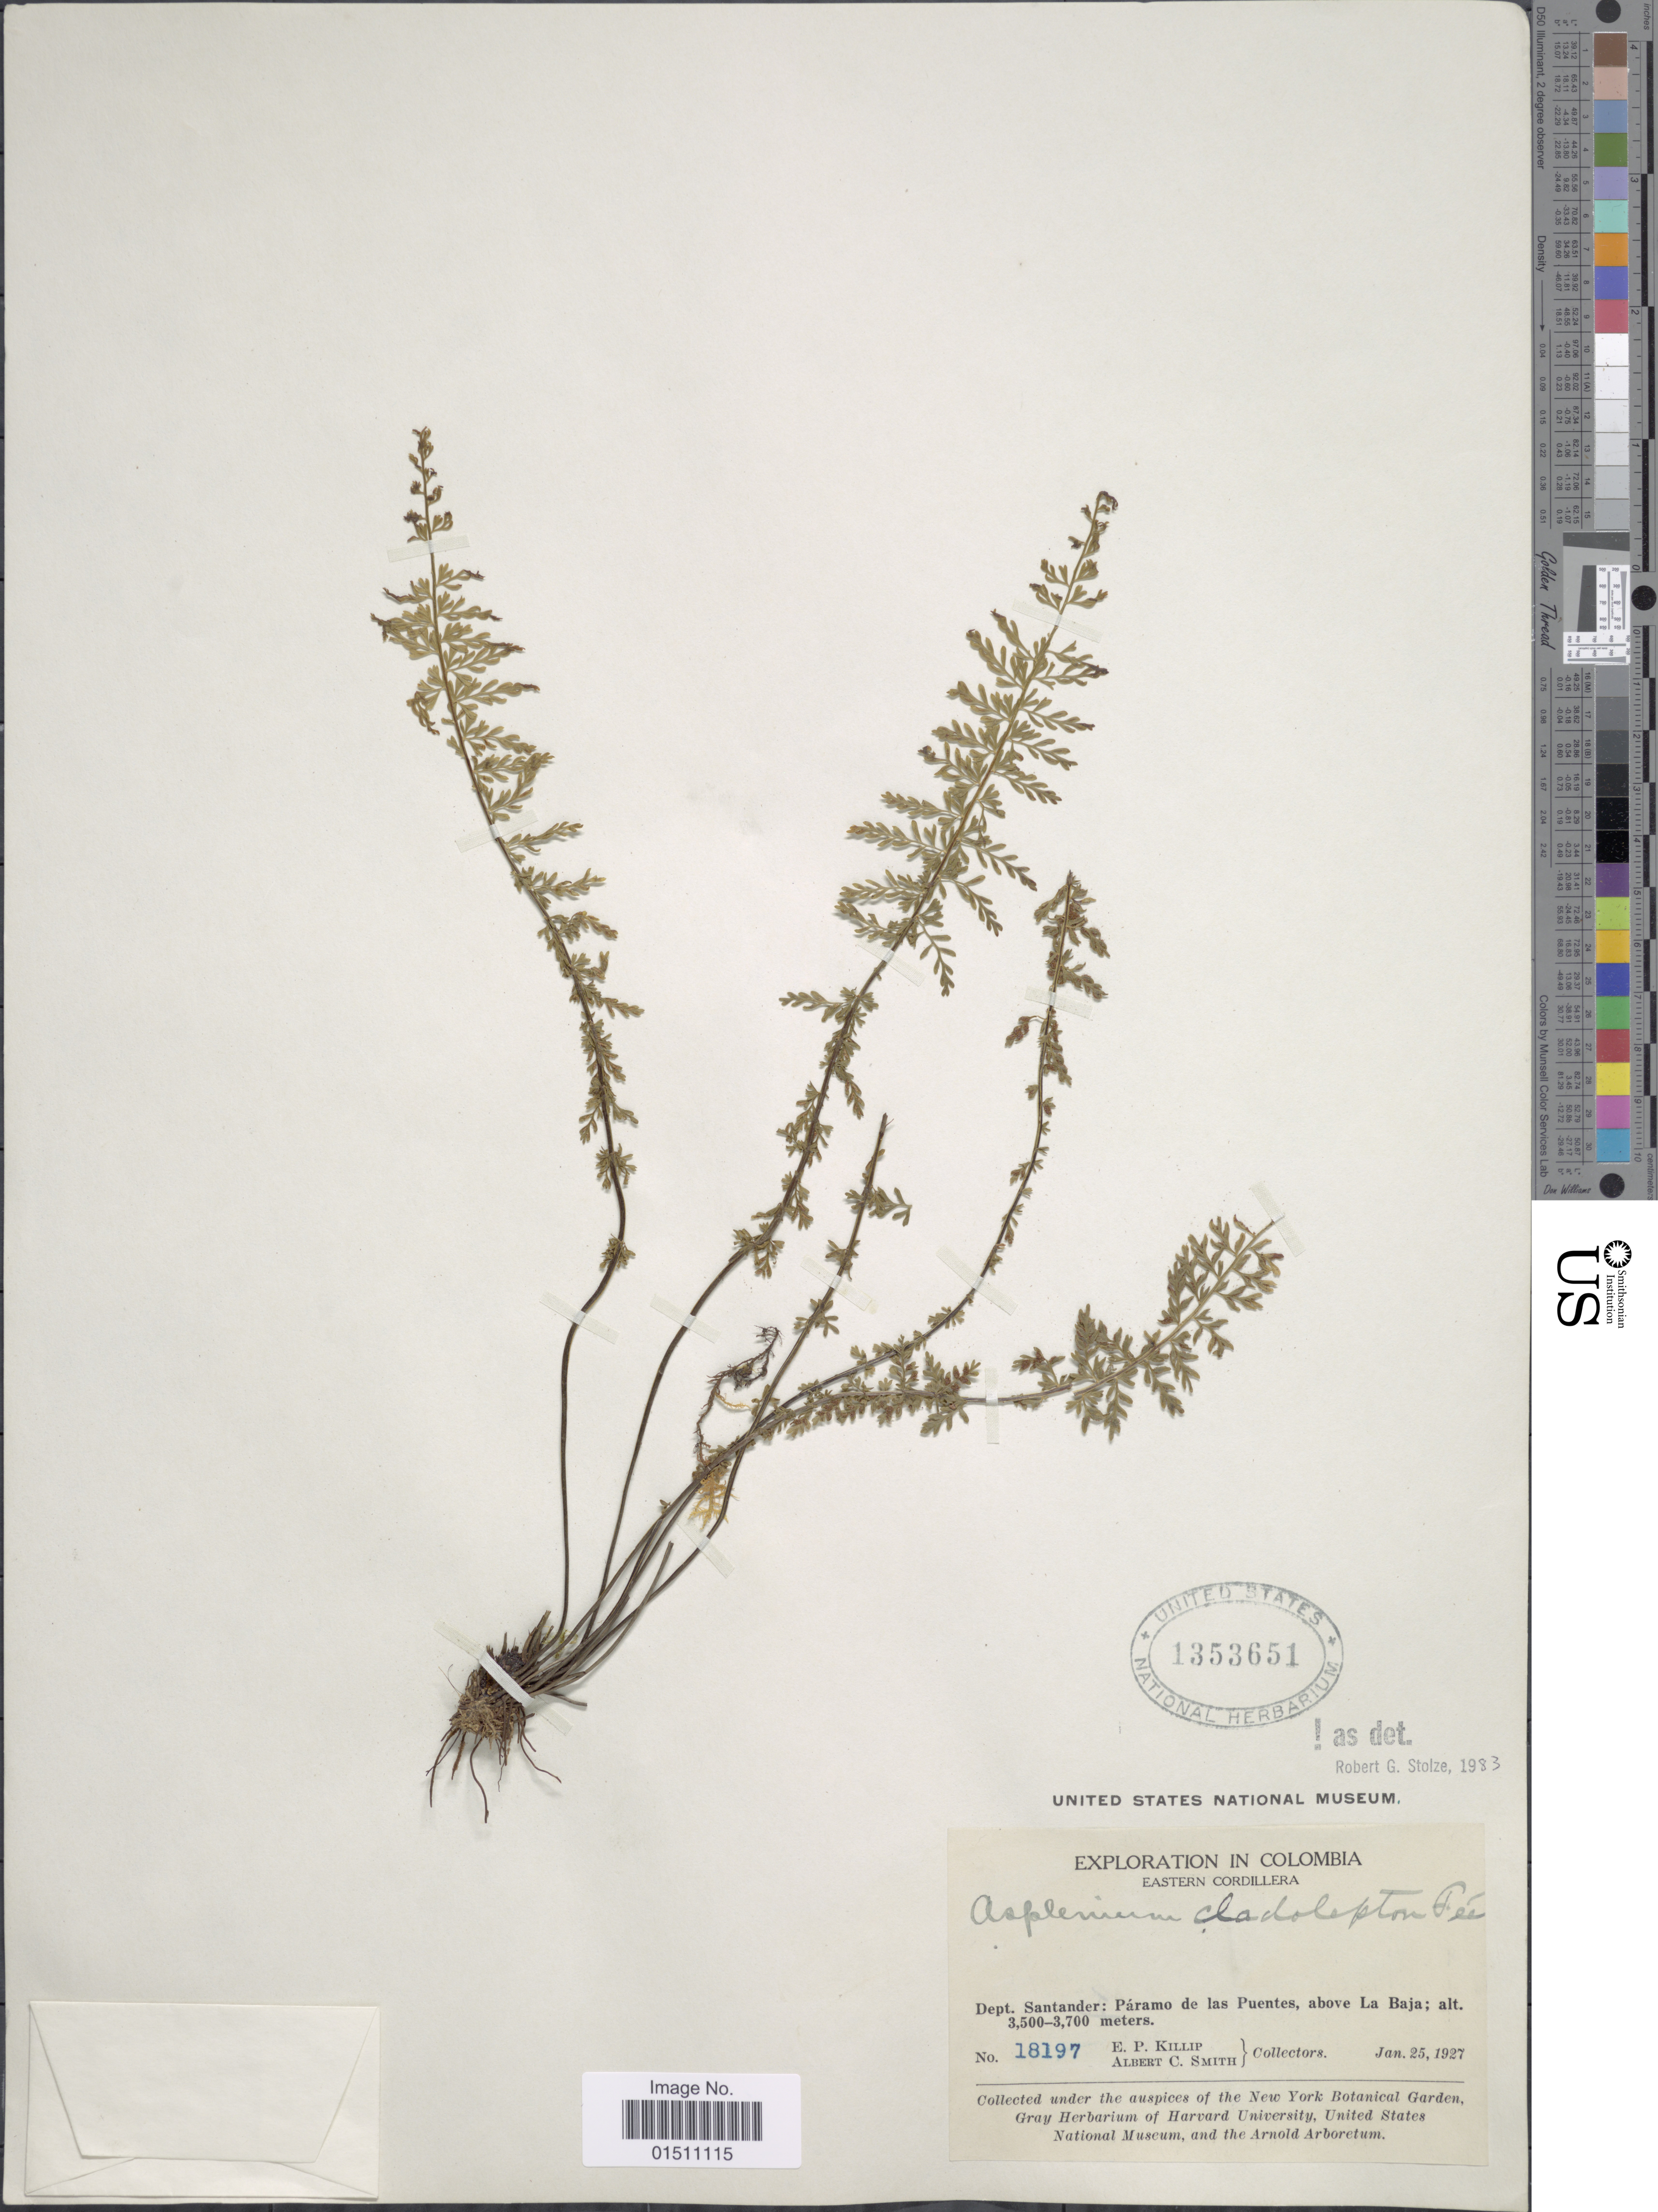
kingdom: Plantae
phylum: Tracheophyta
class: Polypodiopsida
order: Polypodiales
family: Aspleniaceae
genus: Asplenium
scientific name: Asplenium haenkeanum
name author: (C. Presl) Hieron.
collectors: E. P. Killip & A. C. Smith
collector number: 18197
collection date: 1927-01-25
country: Colombia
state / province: Santander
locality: Colombia, Eastern Cordillera, Dept. Santander: Páramo de la Puenta, above La Baja.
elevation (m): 3500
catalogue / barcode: US 1353651